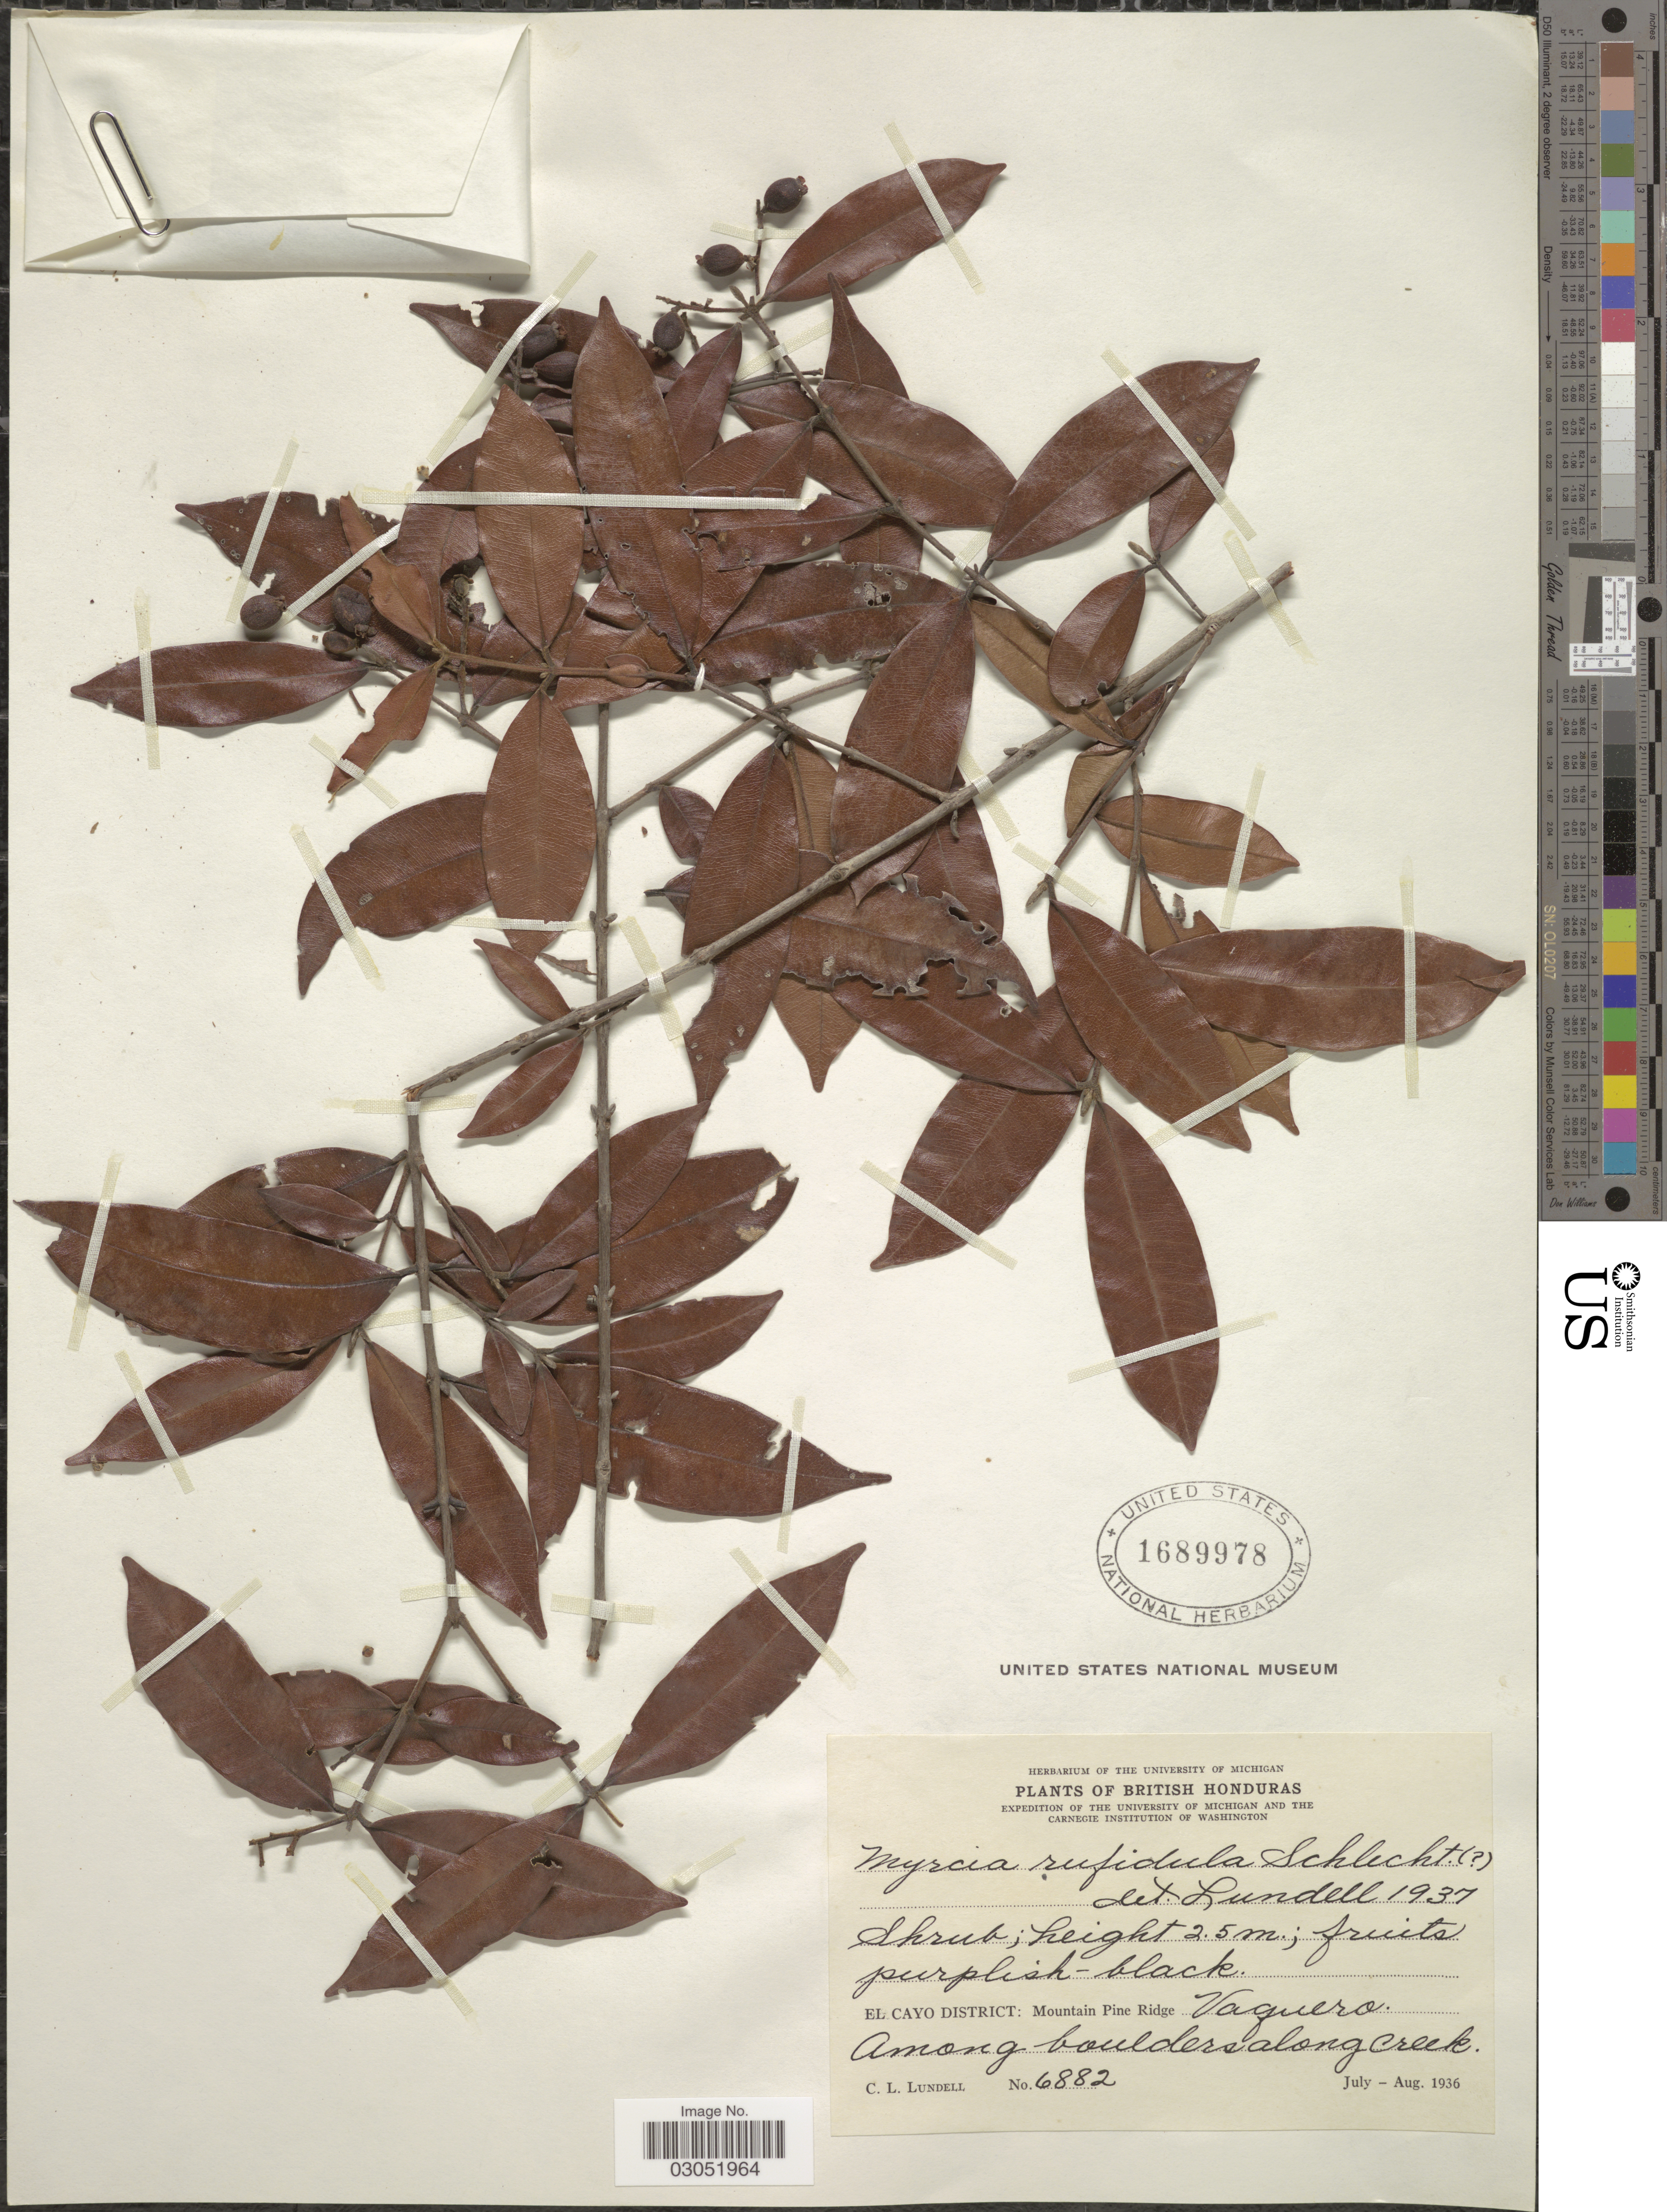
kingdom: Plantae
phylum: Tracheophyta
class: Magnoliopsida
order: Myrtales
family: Myrtaceae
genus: Myrcia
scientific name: Myrcia splendens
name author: (Sw.) DC.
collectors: C. L. Lundell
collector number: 6882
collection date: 1936-07/1936-08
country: Belize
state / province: Cayo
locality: British Honduras. El Cayo District: Mountain Pine Ridge Vaquero. Among boulders along creek.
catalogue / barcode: US 1689978